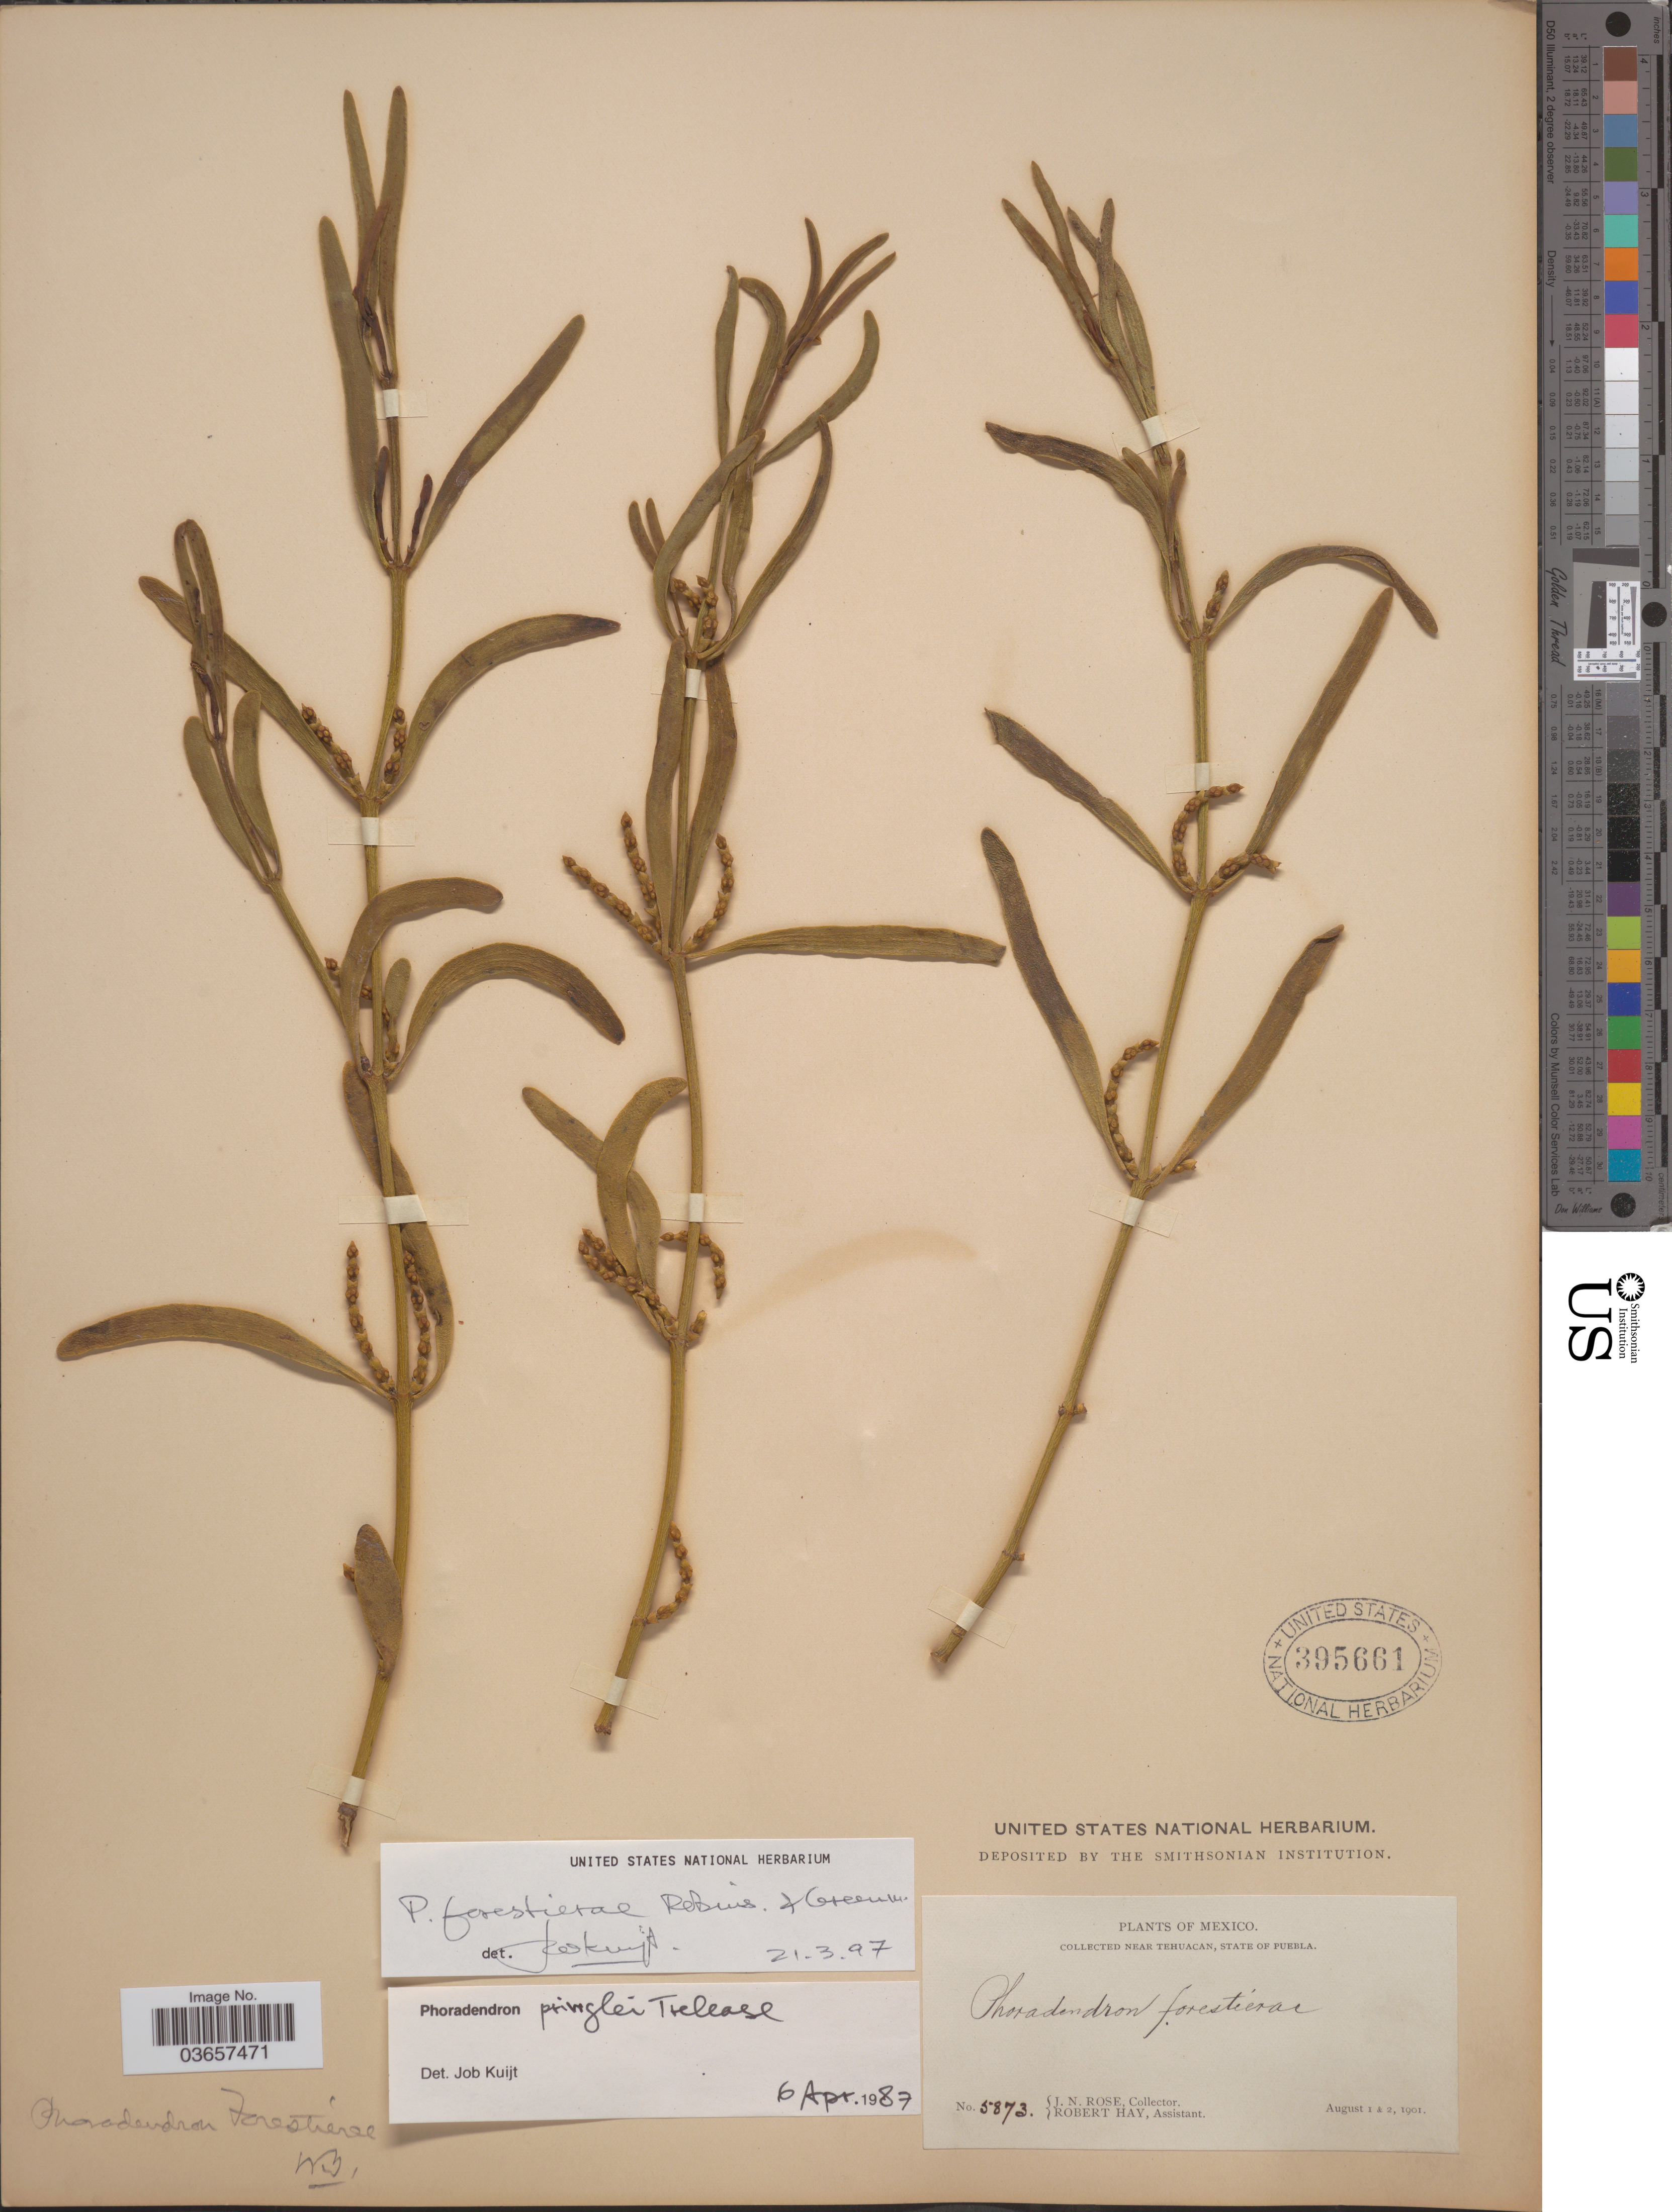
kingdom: Plantae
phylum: Tracheophyta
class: Magnoliopsida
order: Santalales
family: Viscaceae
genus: Phoradendron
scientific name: Phoradendron forestierae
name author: B.L. Rob. & Greenm.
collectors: J. N. Rose & R. Hay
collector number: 5873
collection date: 1901-08-01/1901-08-02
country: Mexico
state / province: Puebla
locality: Near Tehuacan.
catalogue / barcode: US 395661